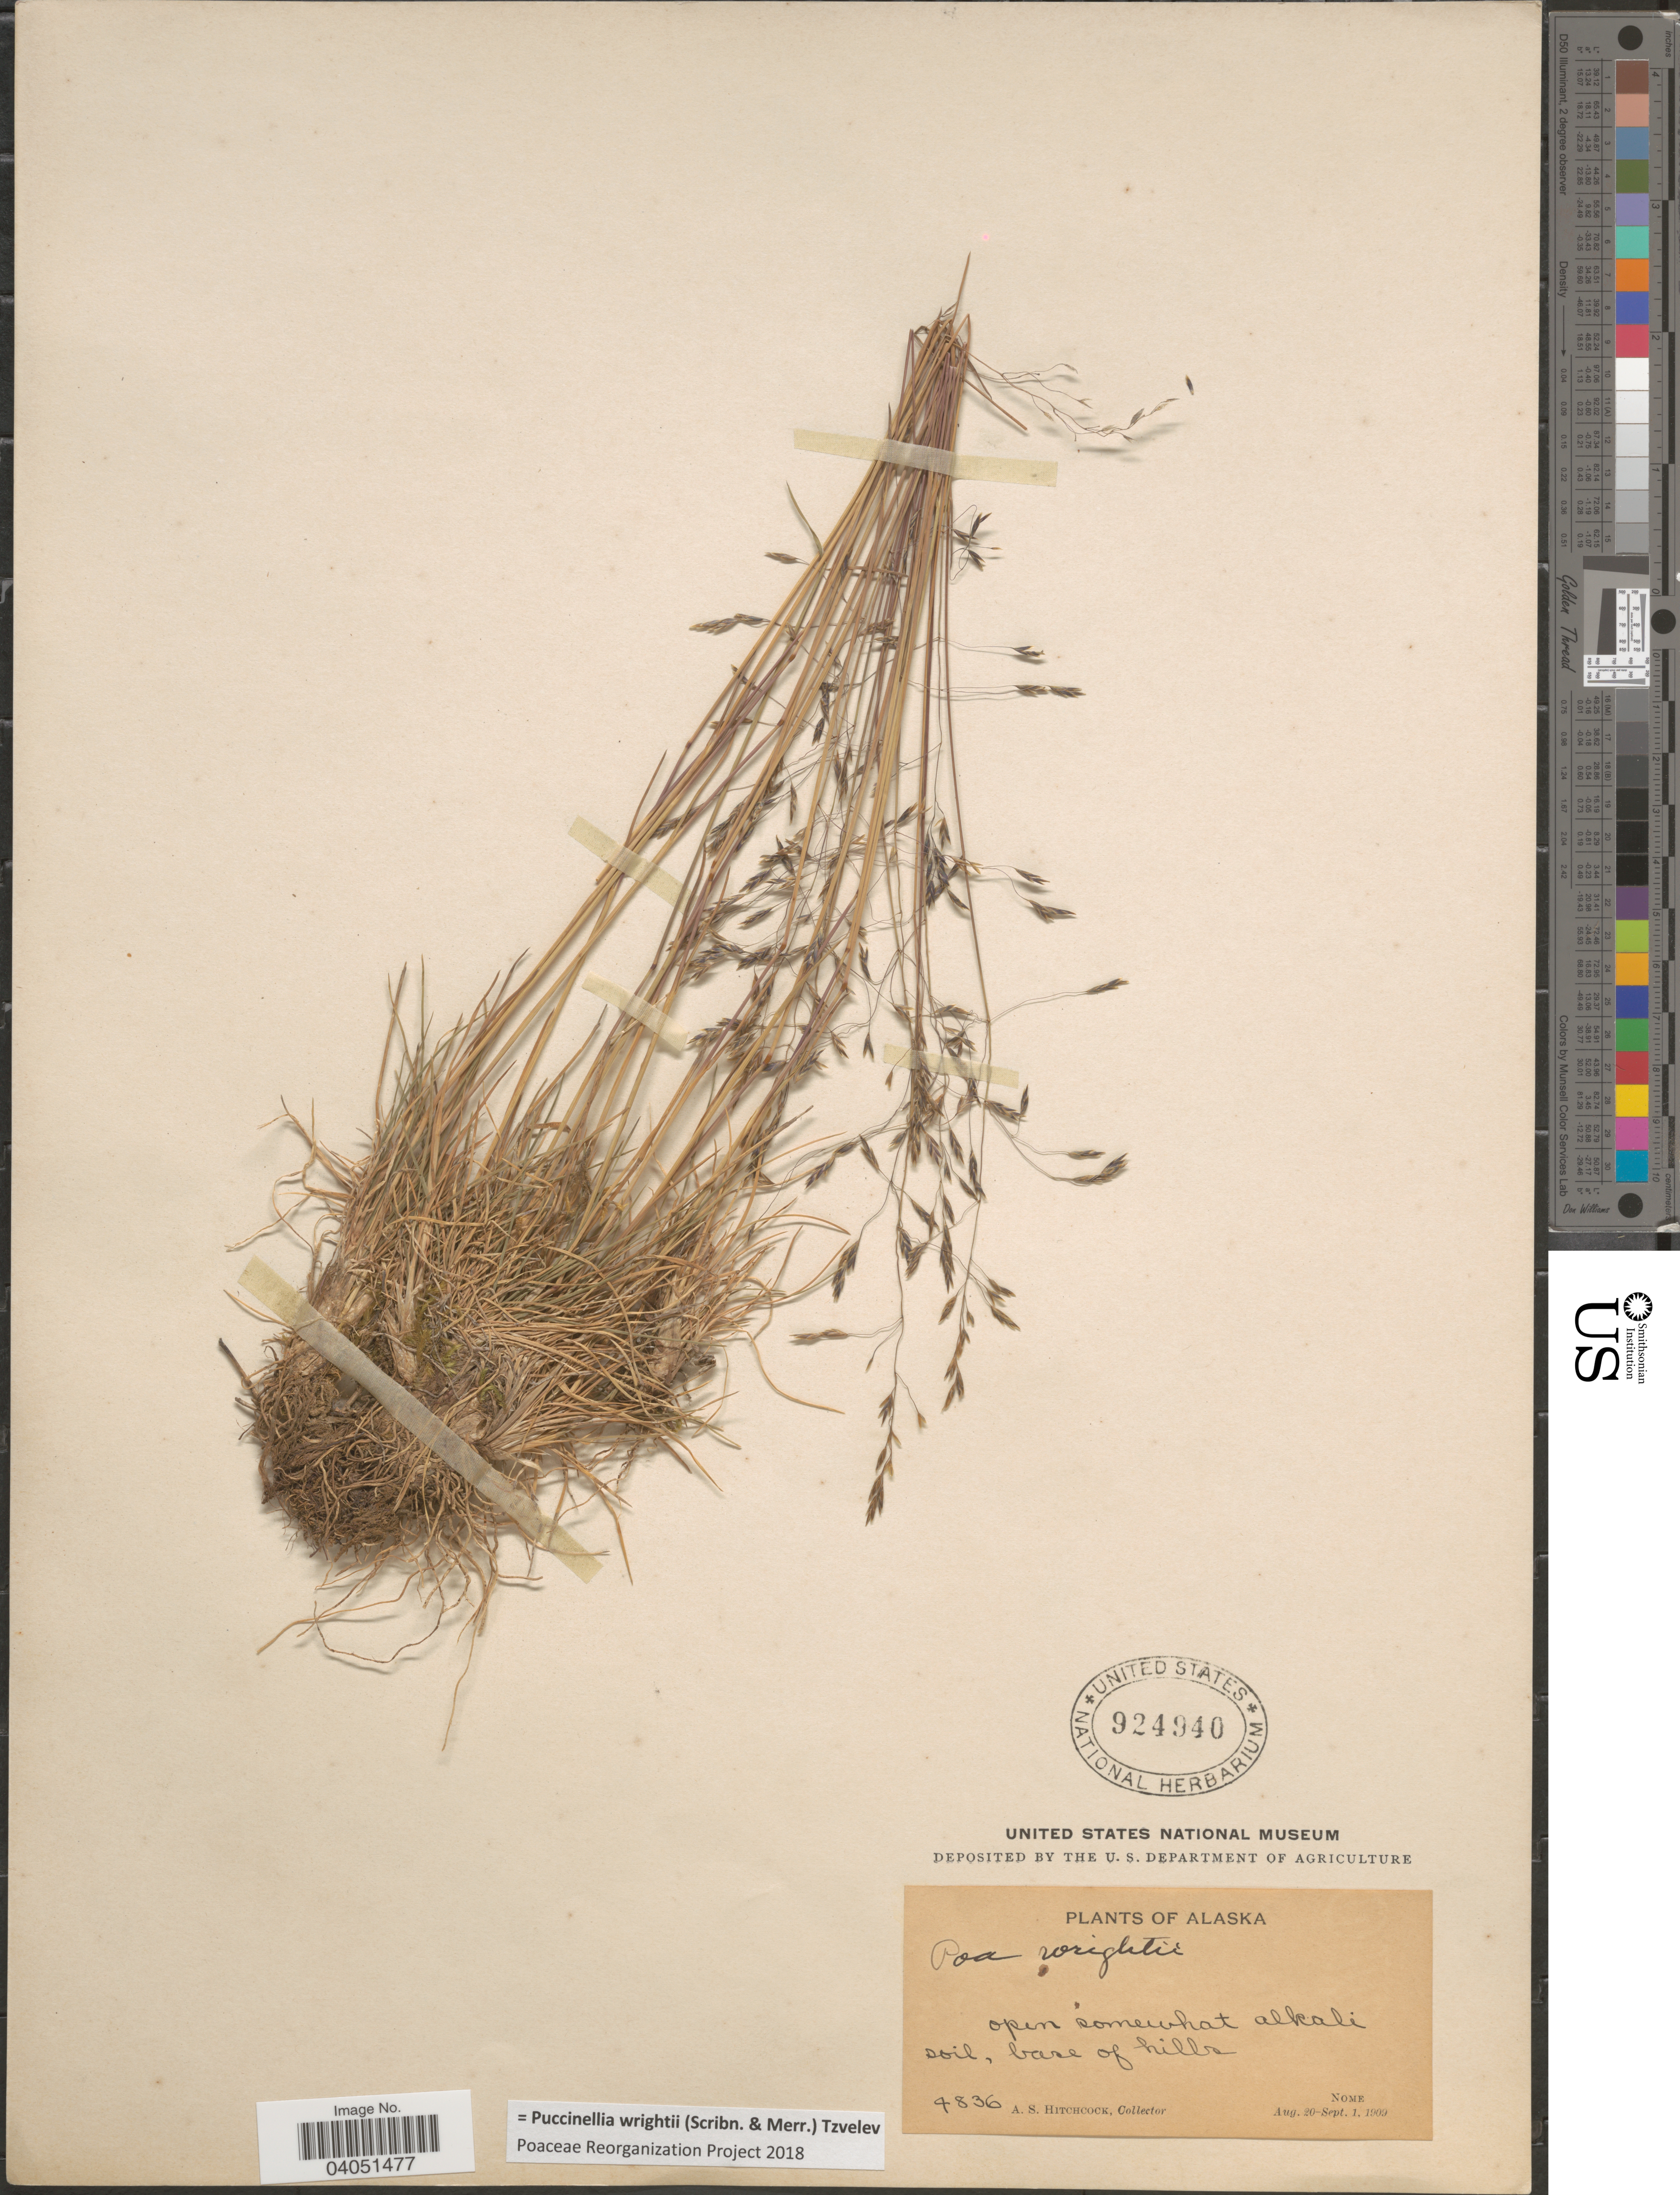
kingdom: Plantae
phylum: Tracheophyta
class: Liliopsida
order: Poales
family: Poaceae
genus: Puccinellia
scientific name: Puccinellia wrightii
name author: (Scribn. & Merr.) Tzvelev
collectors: A. S. Hitchcock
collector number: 4836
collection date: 1909-08-20/1909-09-01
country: United States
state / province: Alaska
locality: Nome.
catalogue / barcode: US 924940